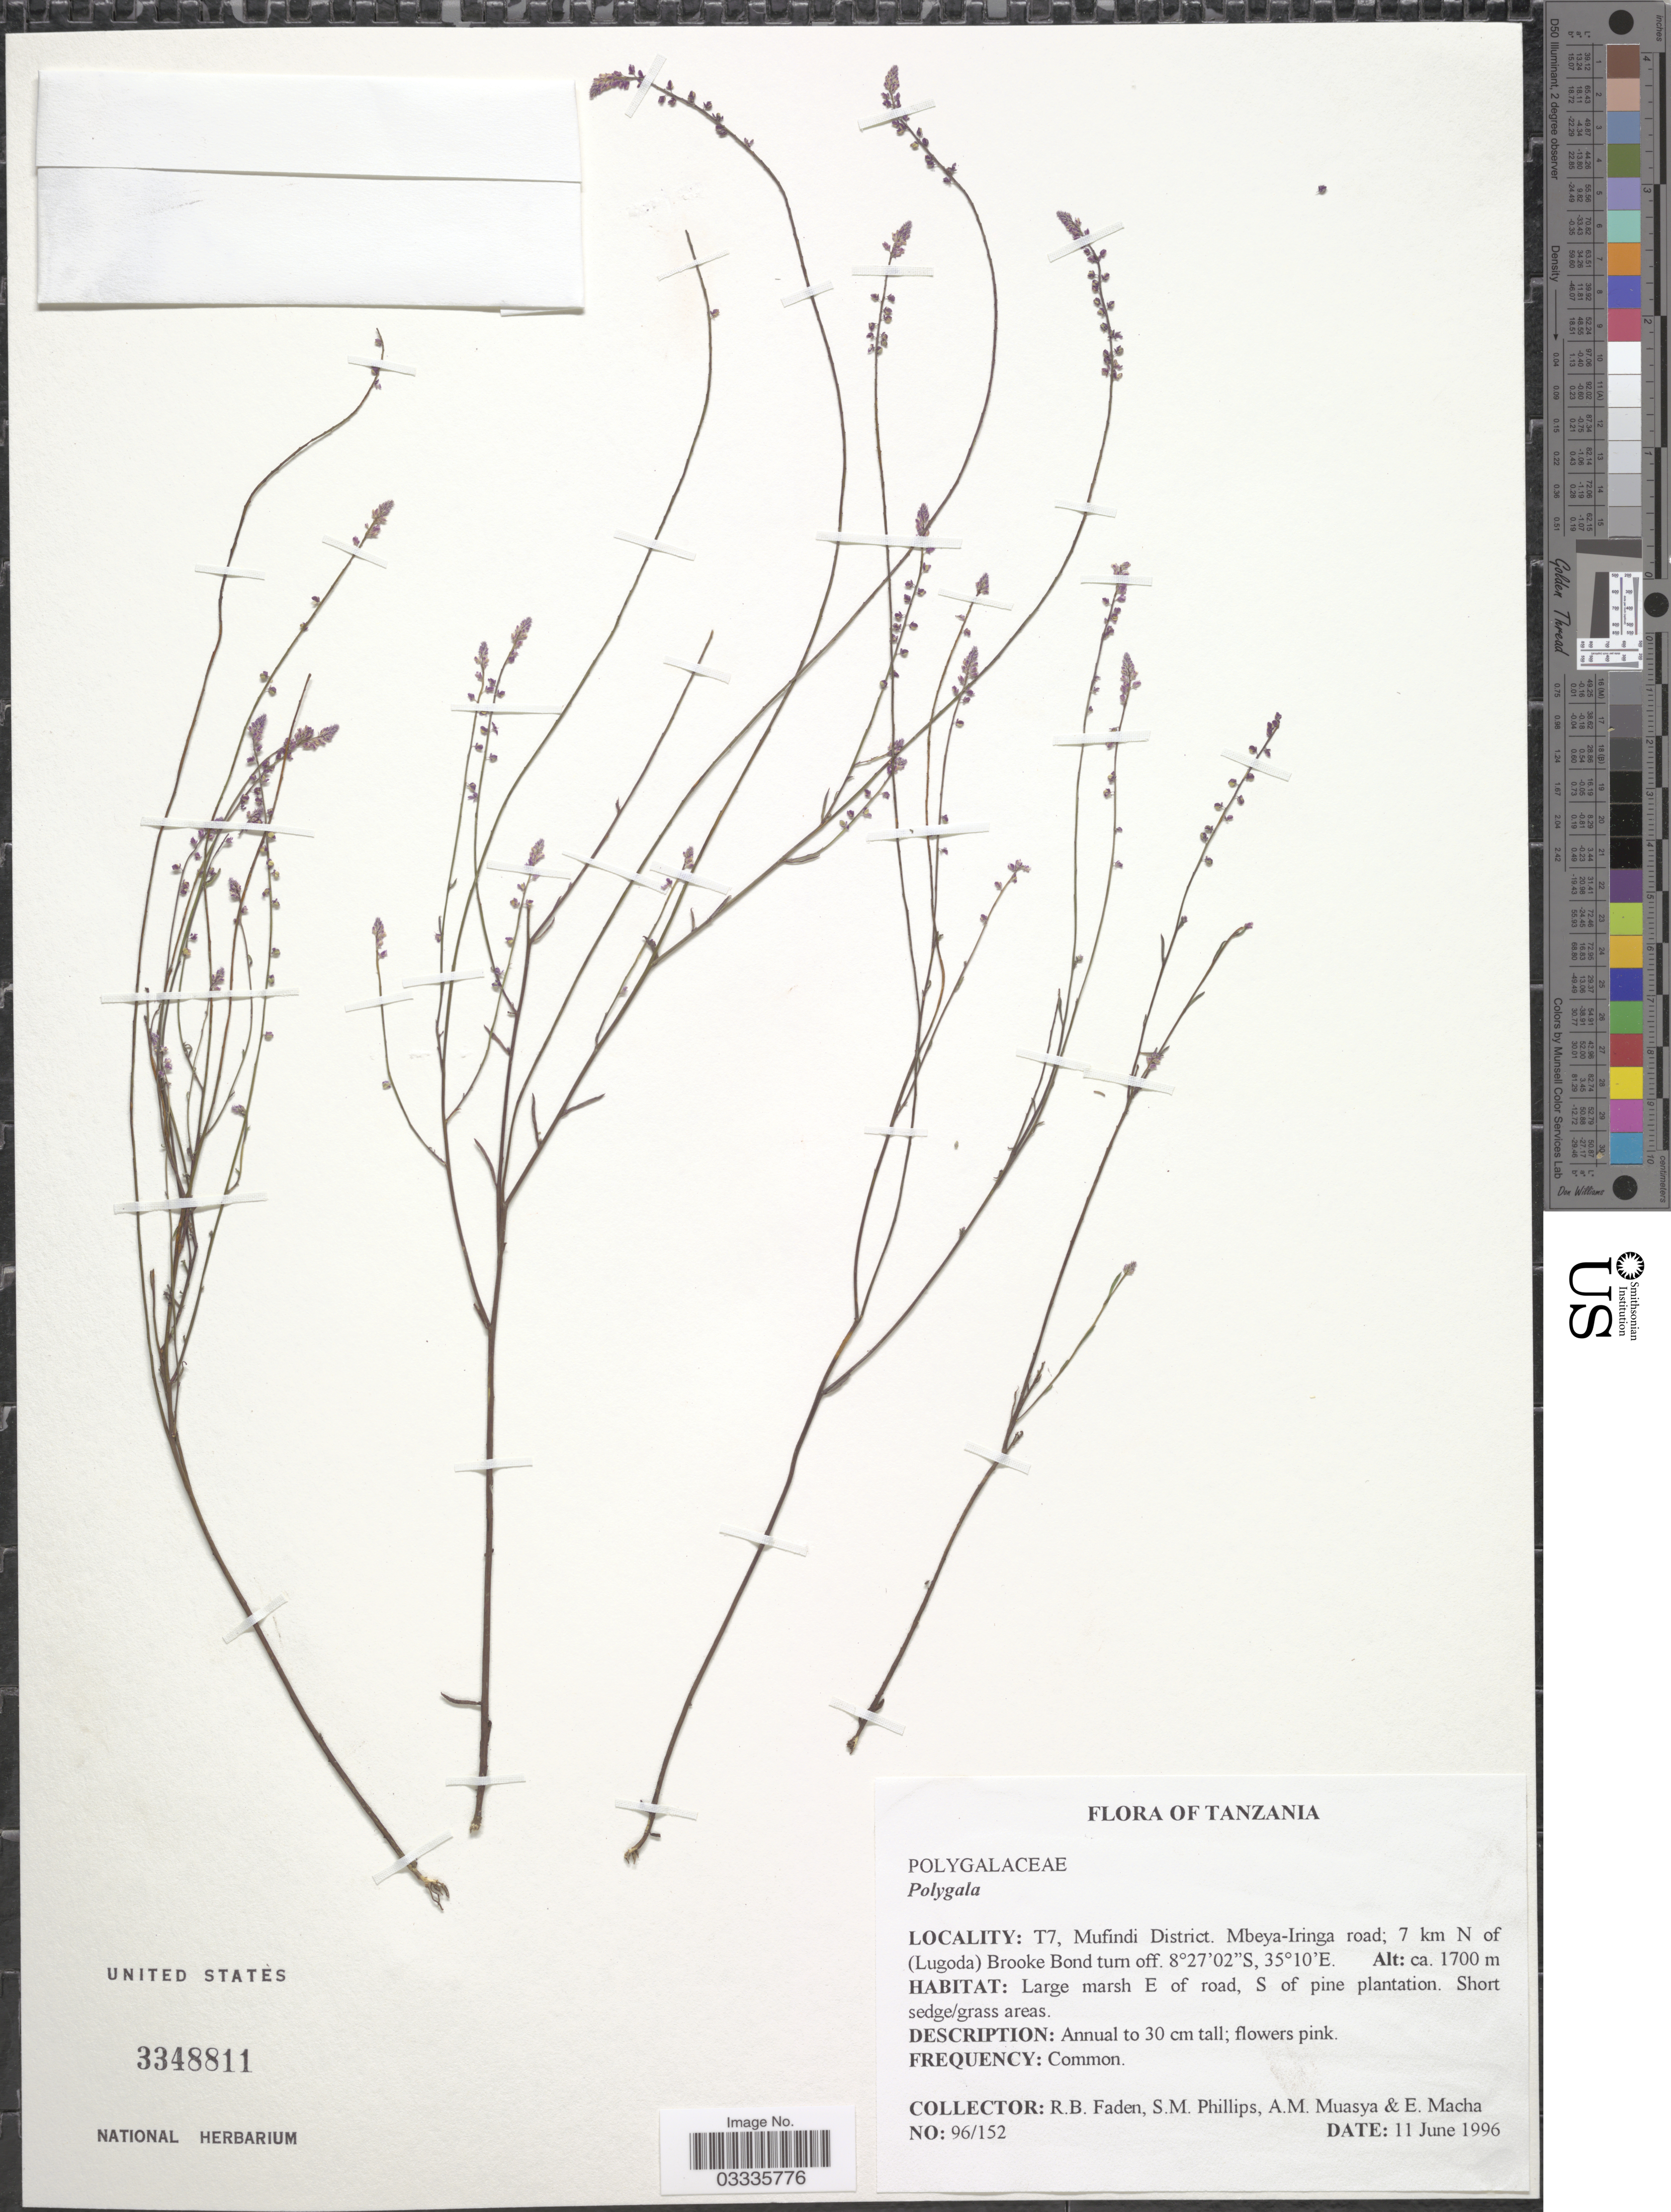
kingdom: Plantae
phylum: Tracheophyta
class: Magnoliopsida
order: Fabales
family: Polygalaceae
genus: Polygala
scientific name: Polygala sp.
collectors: R. B. Faden, S. M. Phillips, A. Muasya & E. Macha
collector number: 96/152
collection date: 1996-06-11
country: Tanzania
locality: T7, Mufindi District. Mbeya-Iringa road; 7 km N of (Lugoda) Brooke Bond turn off.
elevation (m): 1700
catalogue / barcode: US 3348811